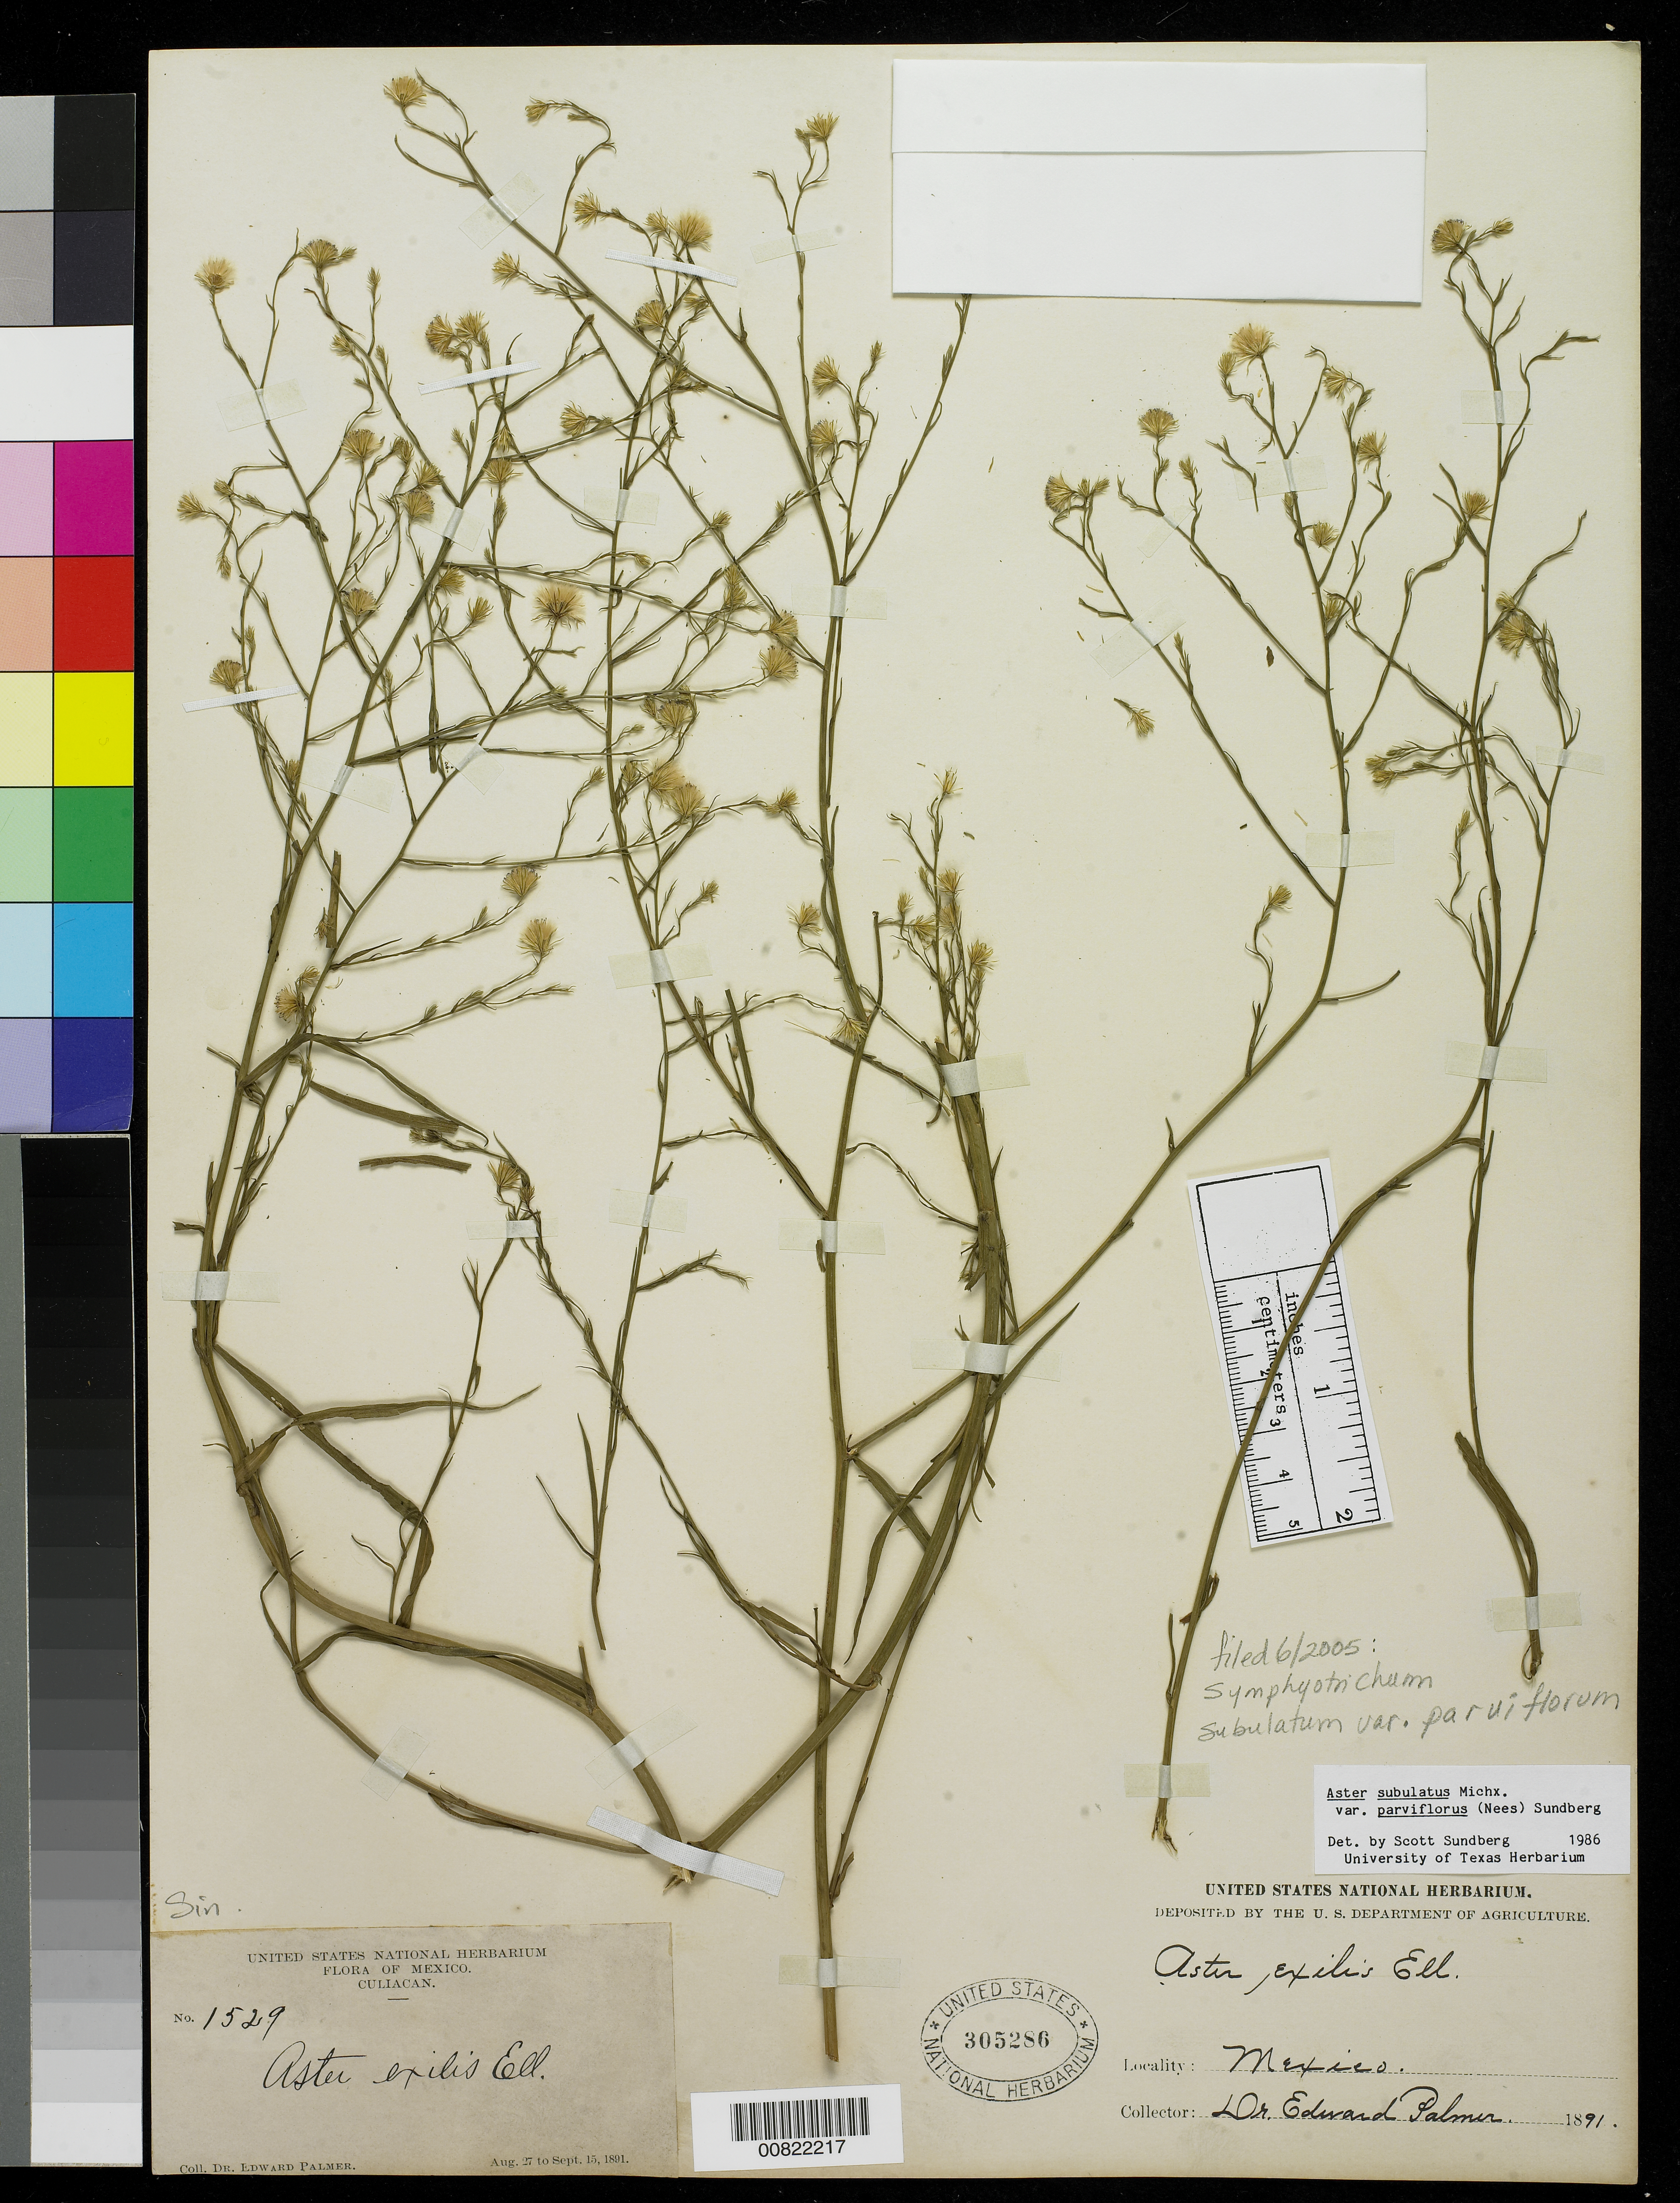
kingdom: Plantae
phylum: Tracheophyta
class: Magnoliopsida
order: Asterales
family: Asteraceae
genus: Symphyotrichum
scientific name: Symphyotrichum subulatum var. parviflorum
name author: (Nees) S.D. Sundb.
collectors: E. Palmer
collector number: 1529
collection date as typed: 27 Aug 1891 to 15 Sep 1891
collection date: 1891-08-27/1891-09-15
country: Mexico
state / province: Sinaloa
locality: Culiacan, Sinaloa.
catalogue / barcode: US 305286